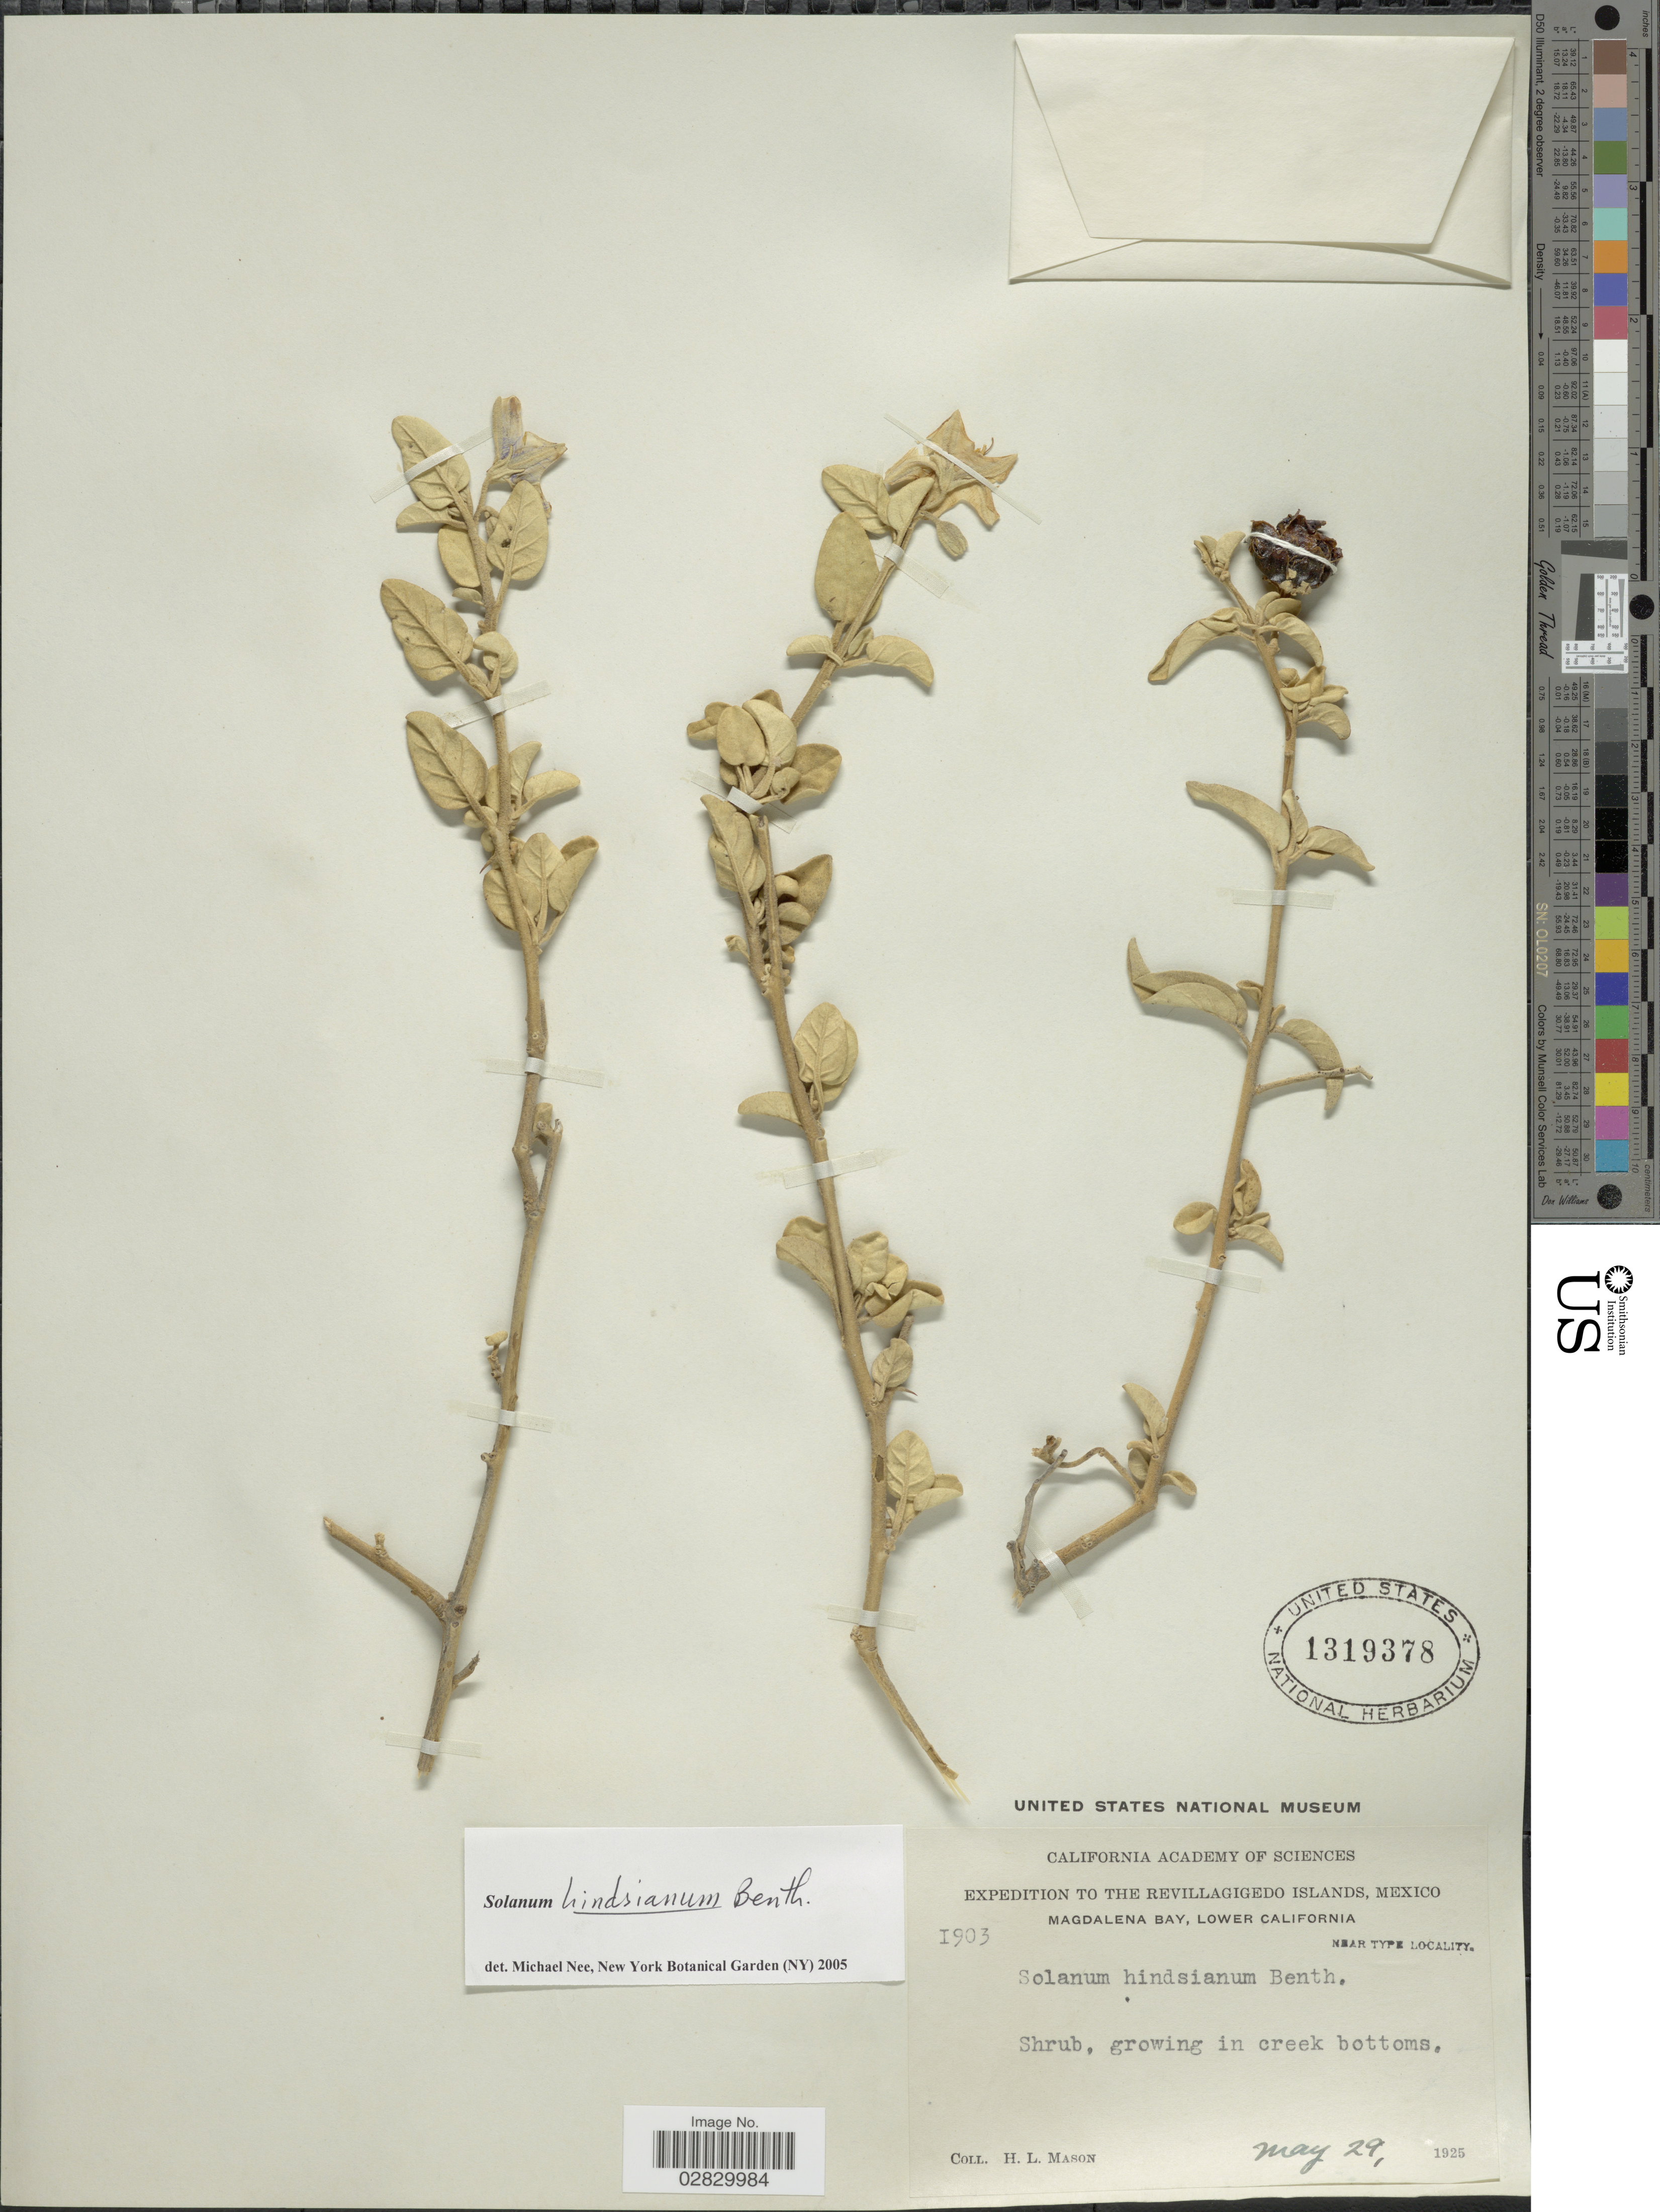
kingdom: Plantae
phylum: Tracheophyta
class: Magnoliopsida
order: Solanales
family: Solanaceae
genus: Solanum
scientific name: Solanum hindsianum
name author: Benth.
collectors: H. L. Mason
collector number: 1903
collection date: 1925-05-29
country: Mexico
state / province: Colima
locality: To the Revillagigedo Islands, Magdalena Bay, Lower California.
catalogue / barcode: US 1319378